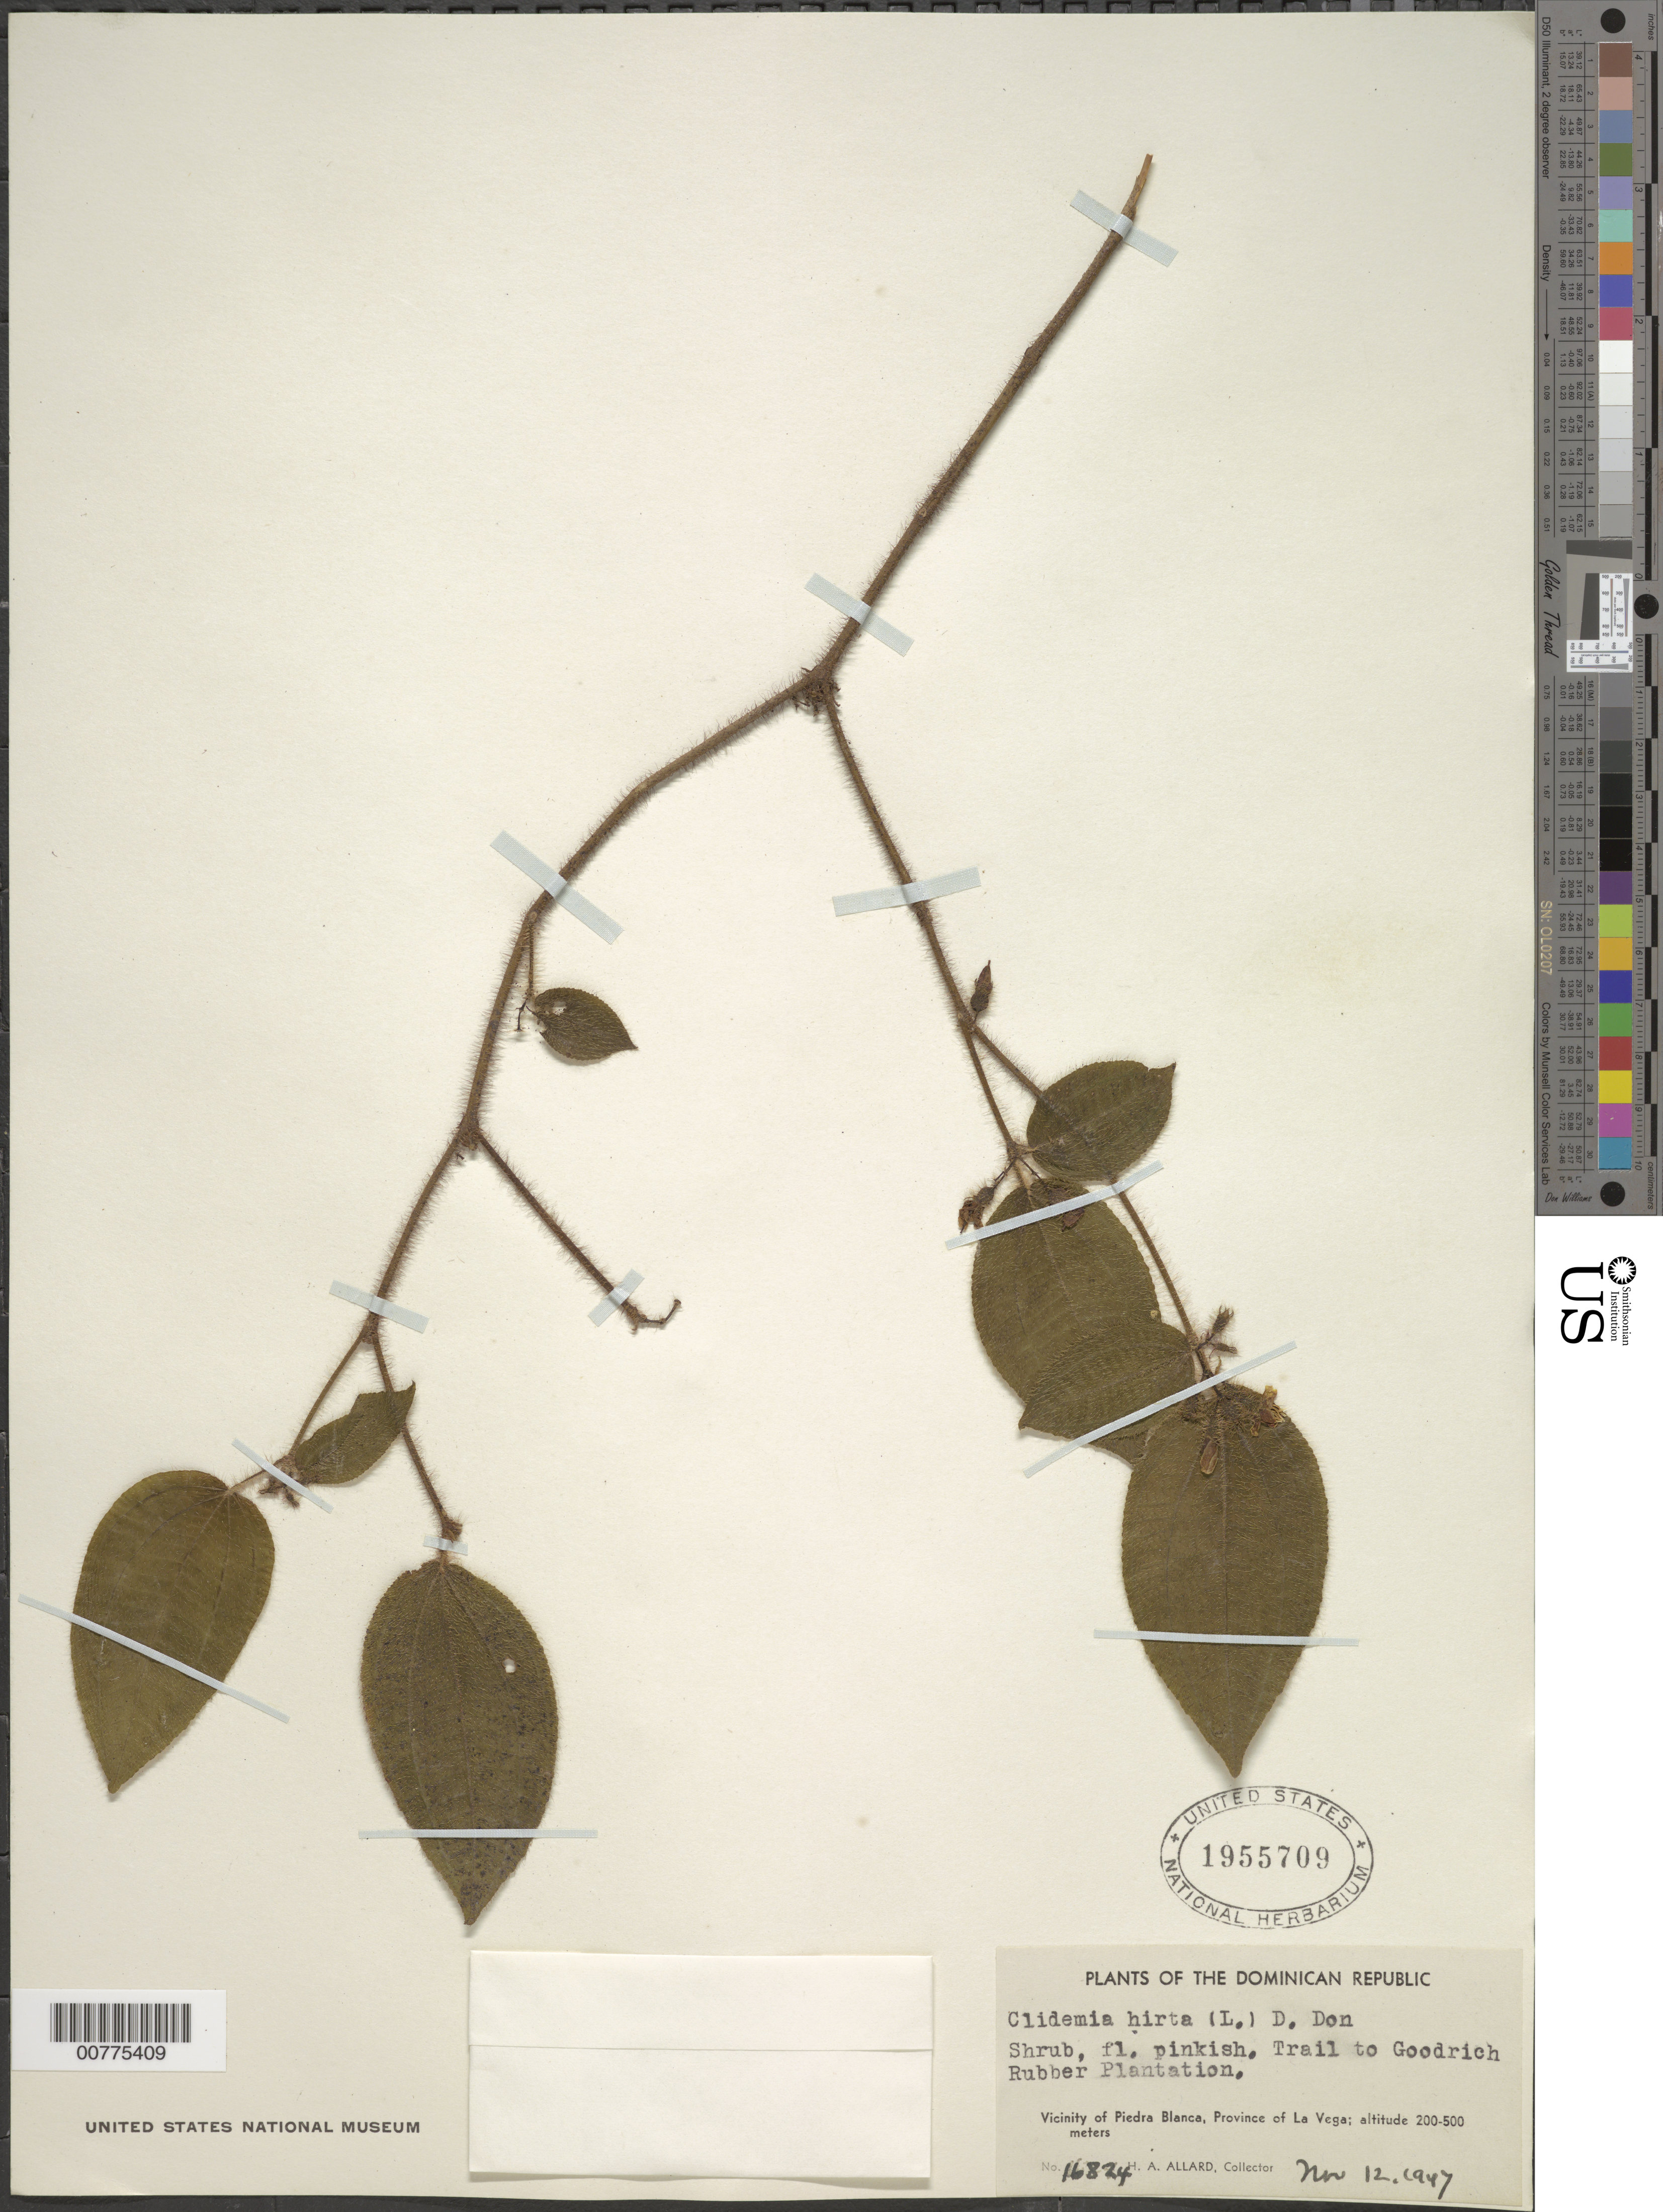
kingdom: Plantae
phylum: Tracheophyta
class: Magnoliopsida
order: Myrtales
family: Melastomataceae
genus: Clidemia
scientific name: Clidemia hirta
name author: (L.) D. Don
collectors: H. A. Allard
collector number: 16824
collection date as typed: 12 Nov 1947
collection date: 1947-11-12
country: Dominican Republic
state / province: La Vega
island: Hispaniola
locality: Vicinity of Piedra Blanca, trail to Goodrich Rubber Plantation.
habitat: Trail.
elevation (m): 200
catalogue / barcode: US 1955709